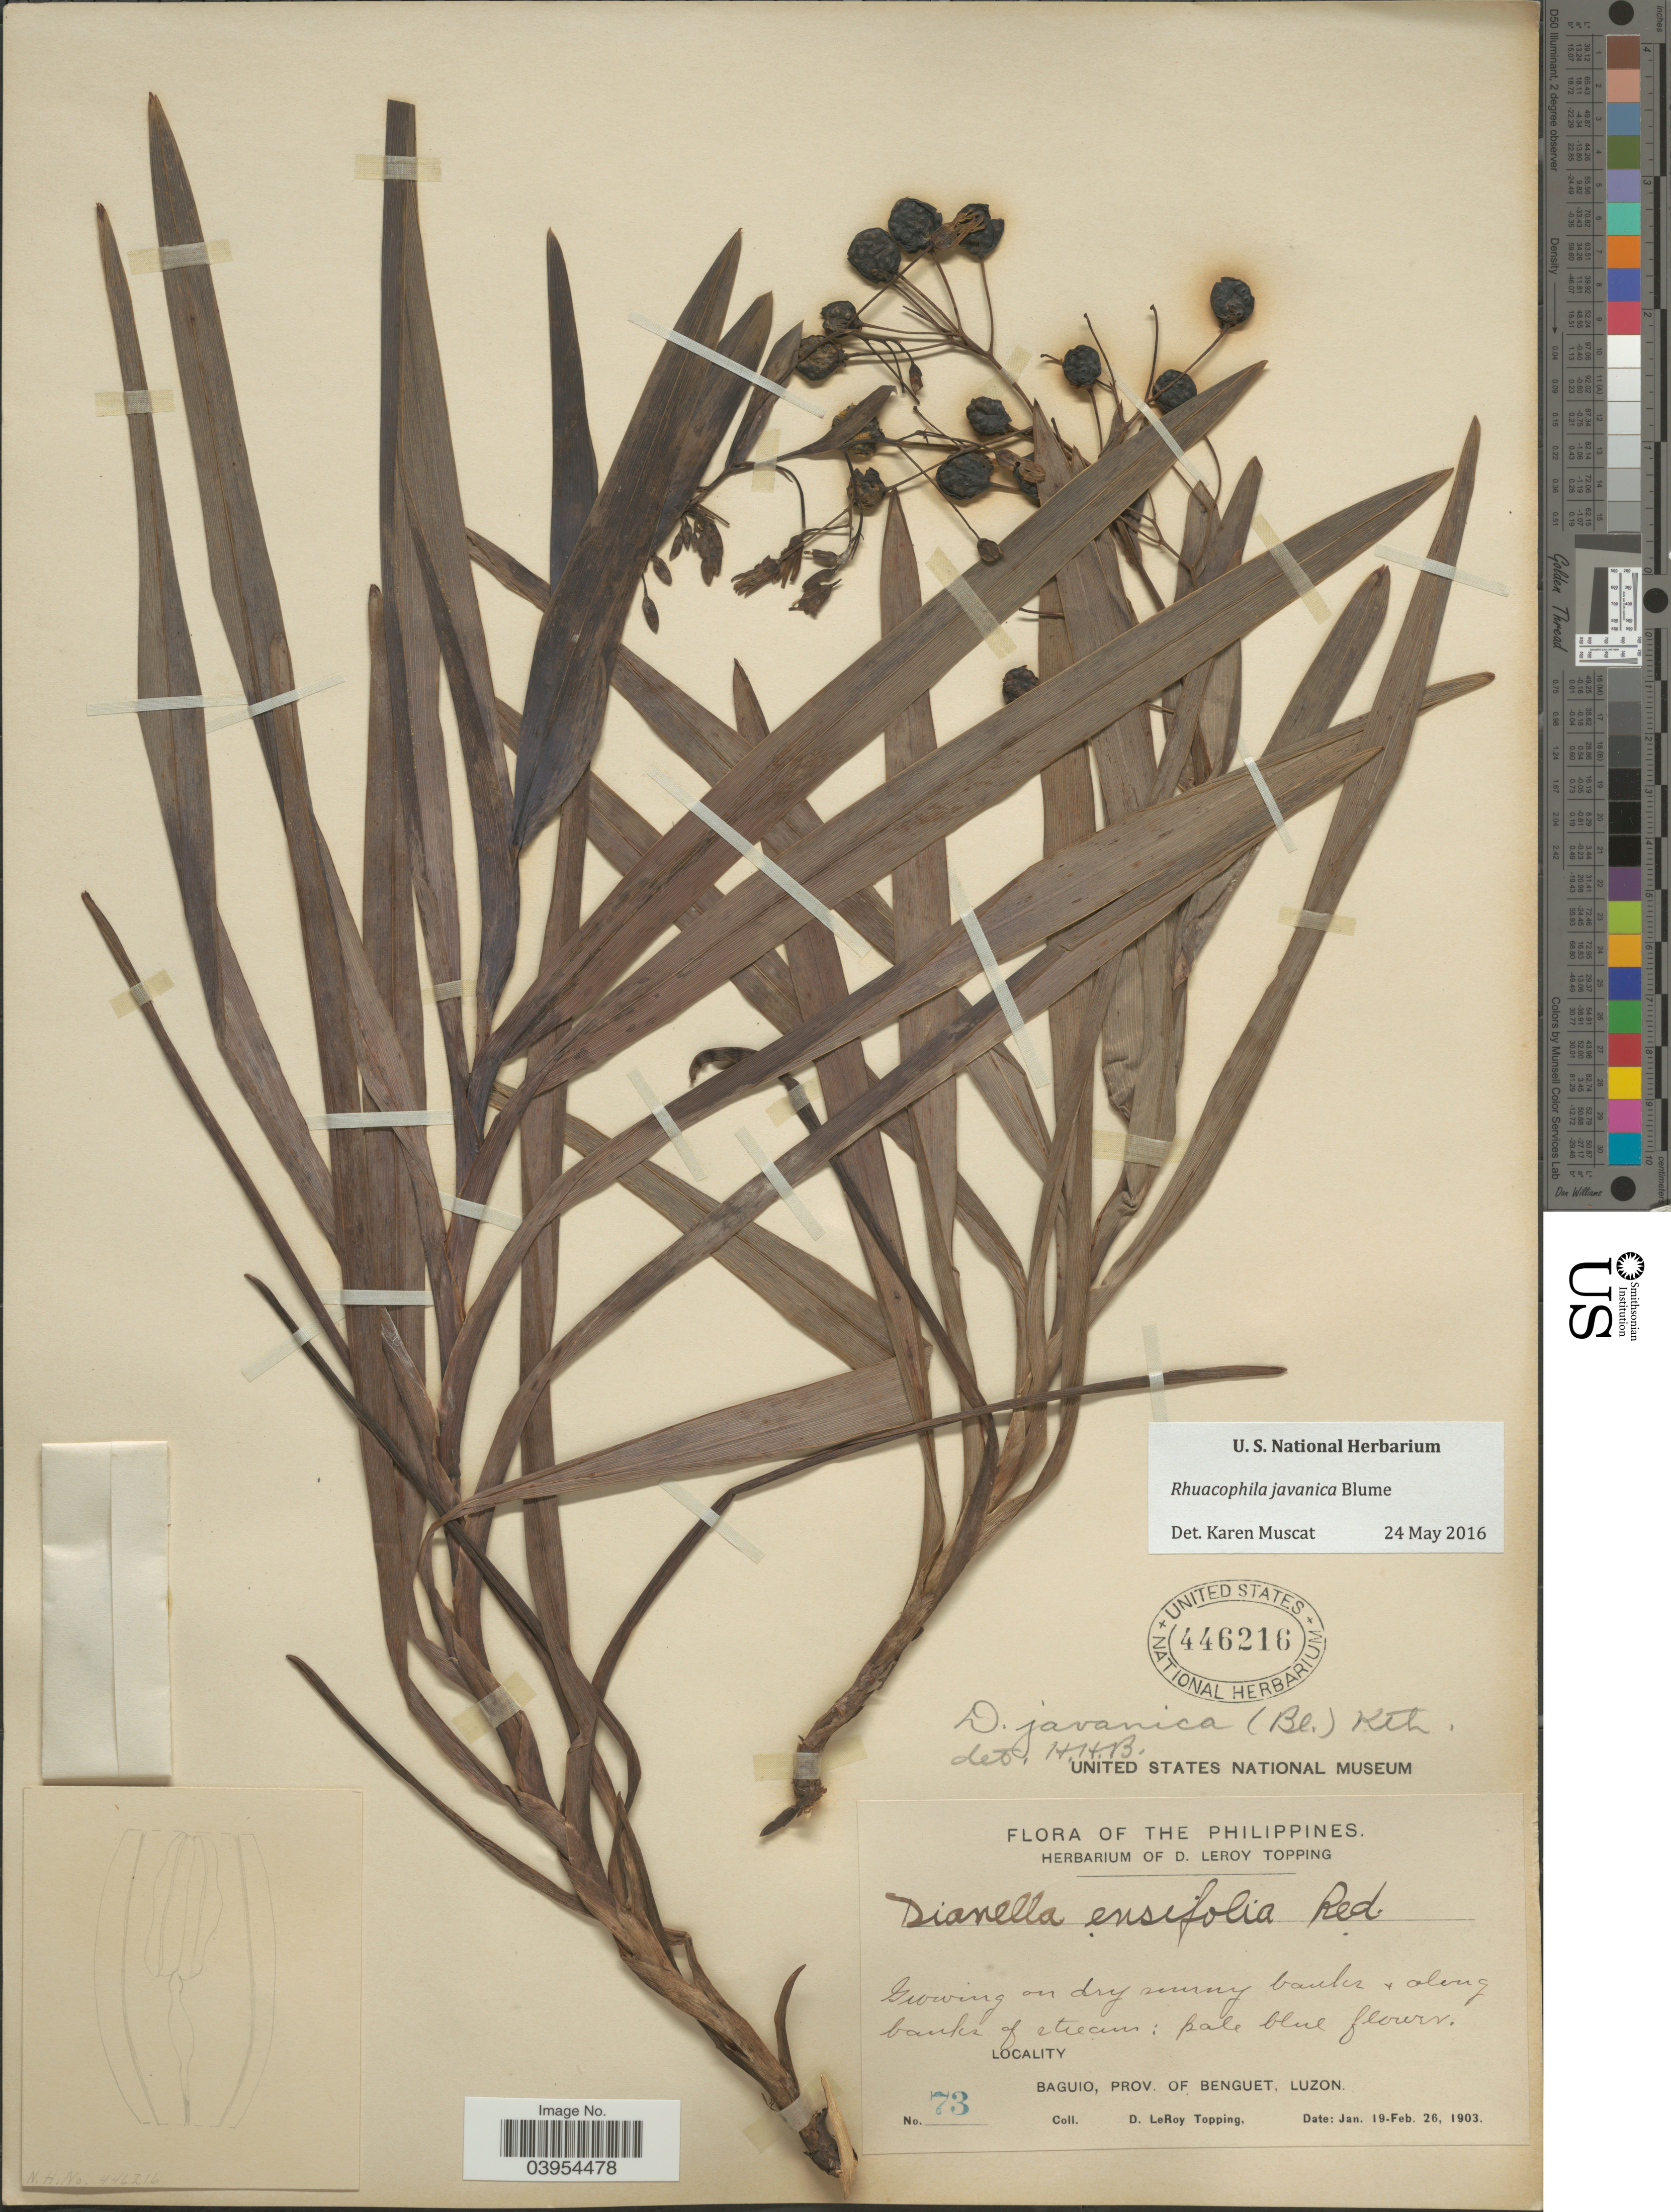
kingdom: Plantae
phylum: Tracheophyta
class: Liliopsida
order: Asparagales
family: Asphodelaceae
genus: Dianella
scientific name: Dianella javanica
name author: Blume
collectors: D. L. Topping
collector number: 73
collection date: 1903-01-19/1903-02-26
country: Philippines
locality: Baguio, Prov. of Benguet, Luzon.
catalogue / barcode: US 446216